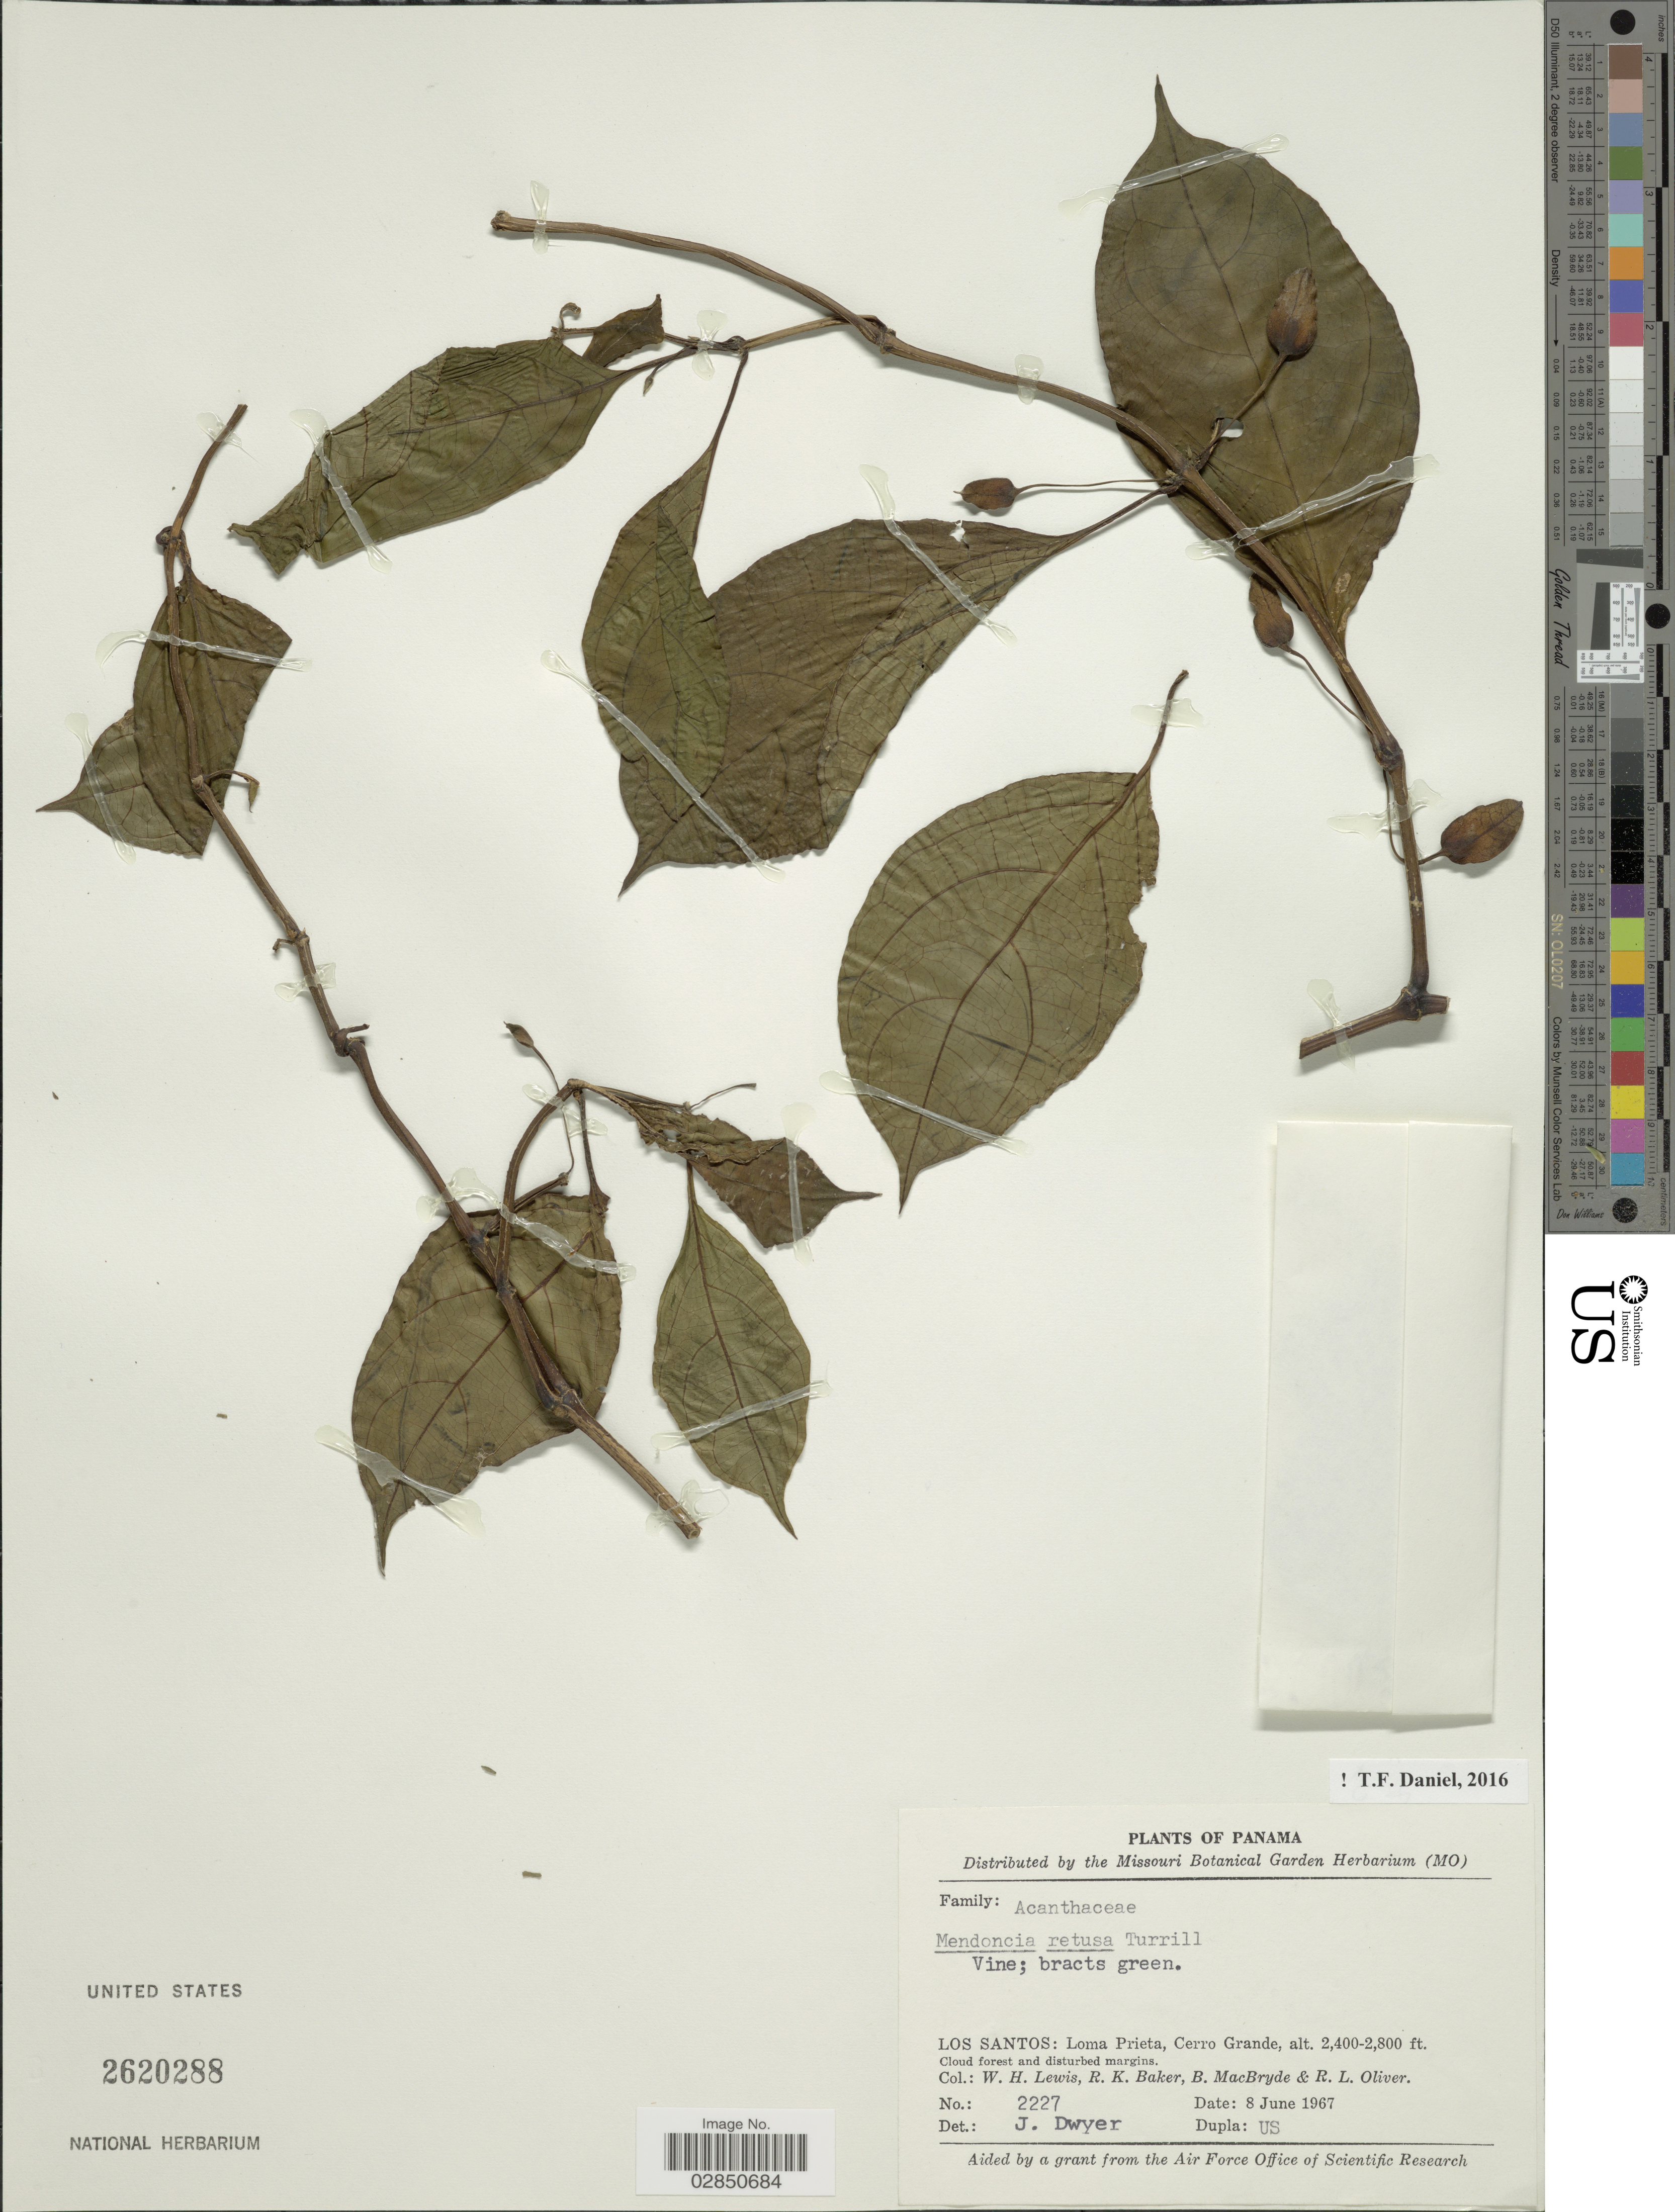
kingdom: Plantae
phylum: Tracheophyta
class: Magnoliopsida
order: Lamiales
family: Acanthaceae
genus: Mendoncia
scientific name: Mendoncia retusa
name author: Turrill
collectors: W. H. Lewis, R. K. Baker, B. MacBryde & R. Oliver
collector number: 2227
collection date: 1967-06-08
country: Panama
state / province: Los Santos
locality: Los Santos: Loma Prieta, Cerro Grande.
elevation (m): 732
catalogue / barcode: US 2620288